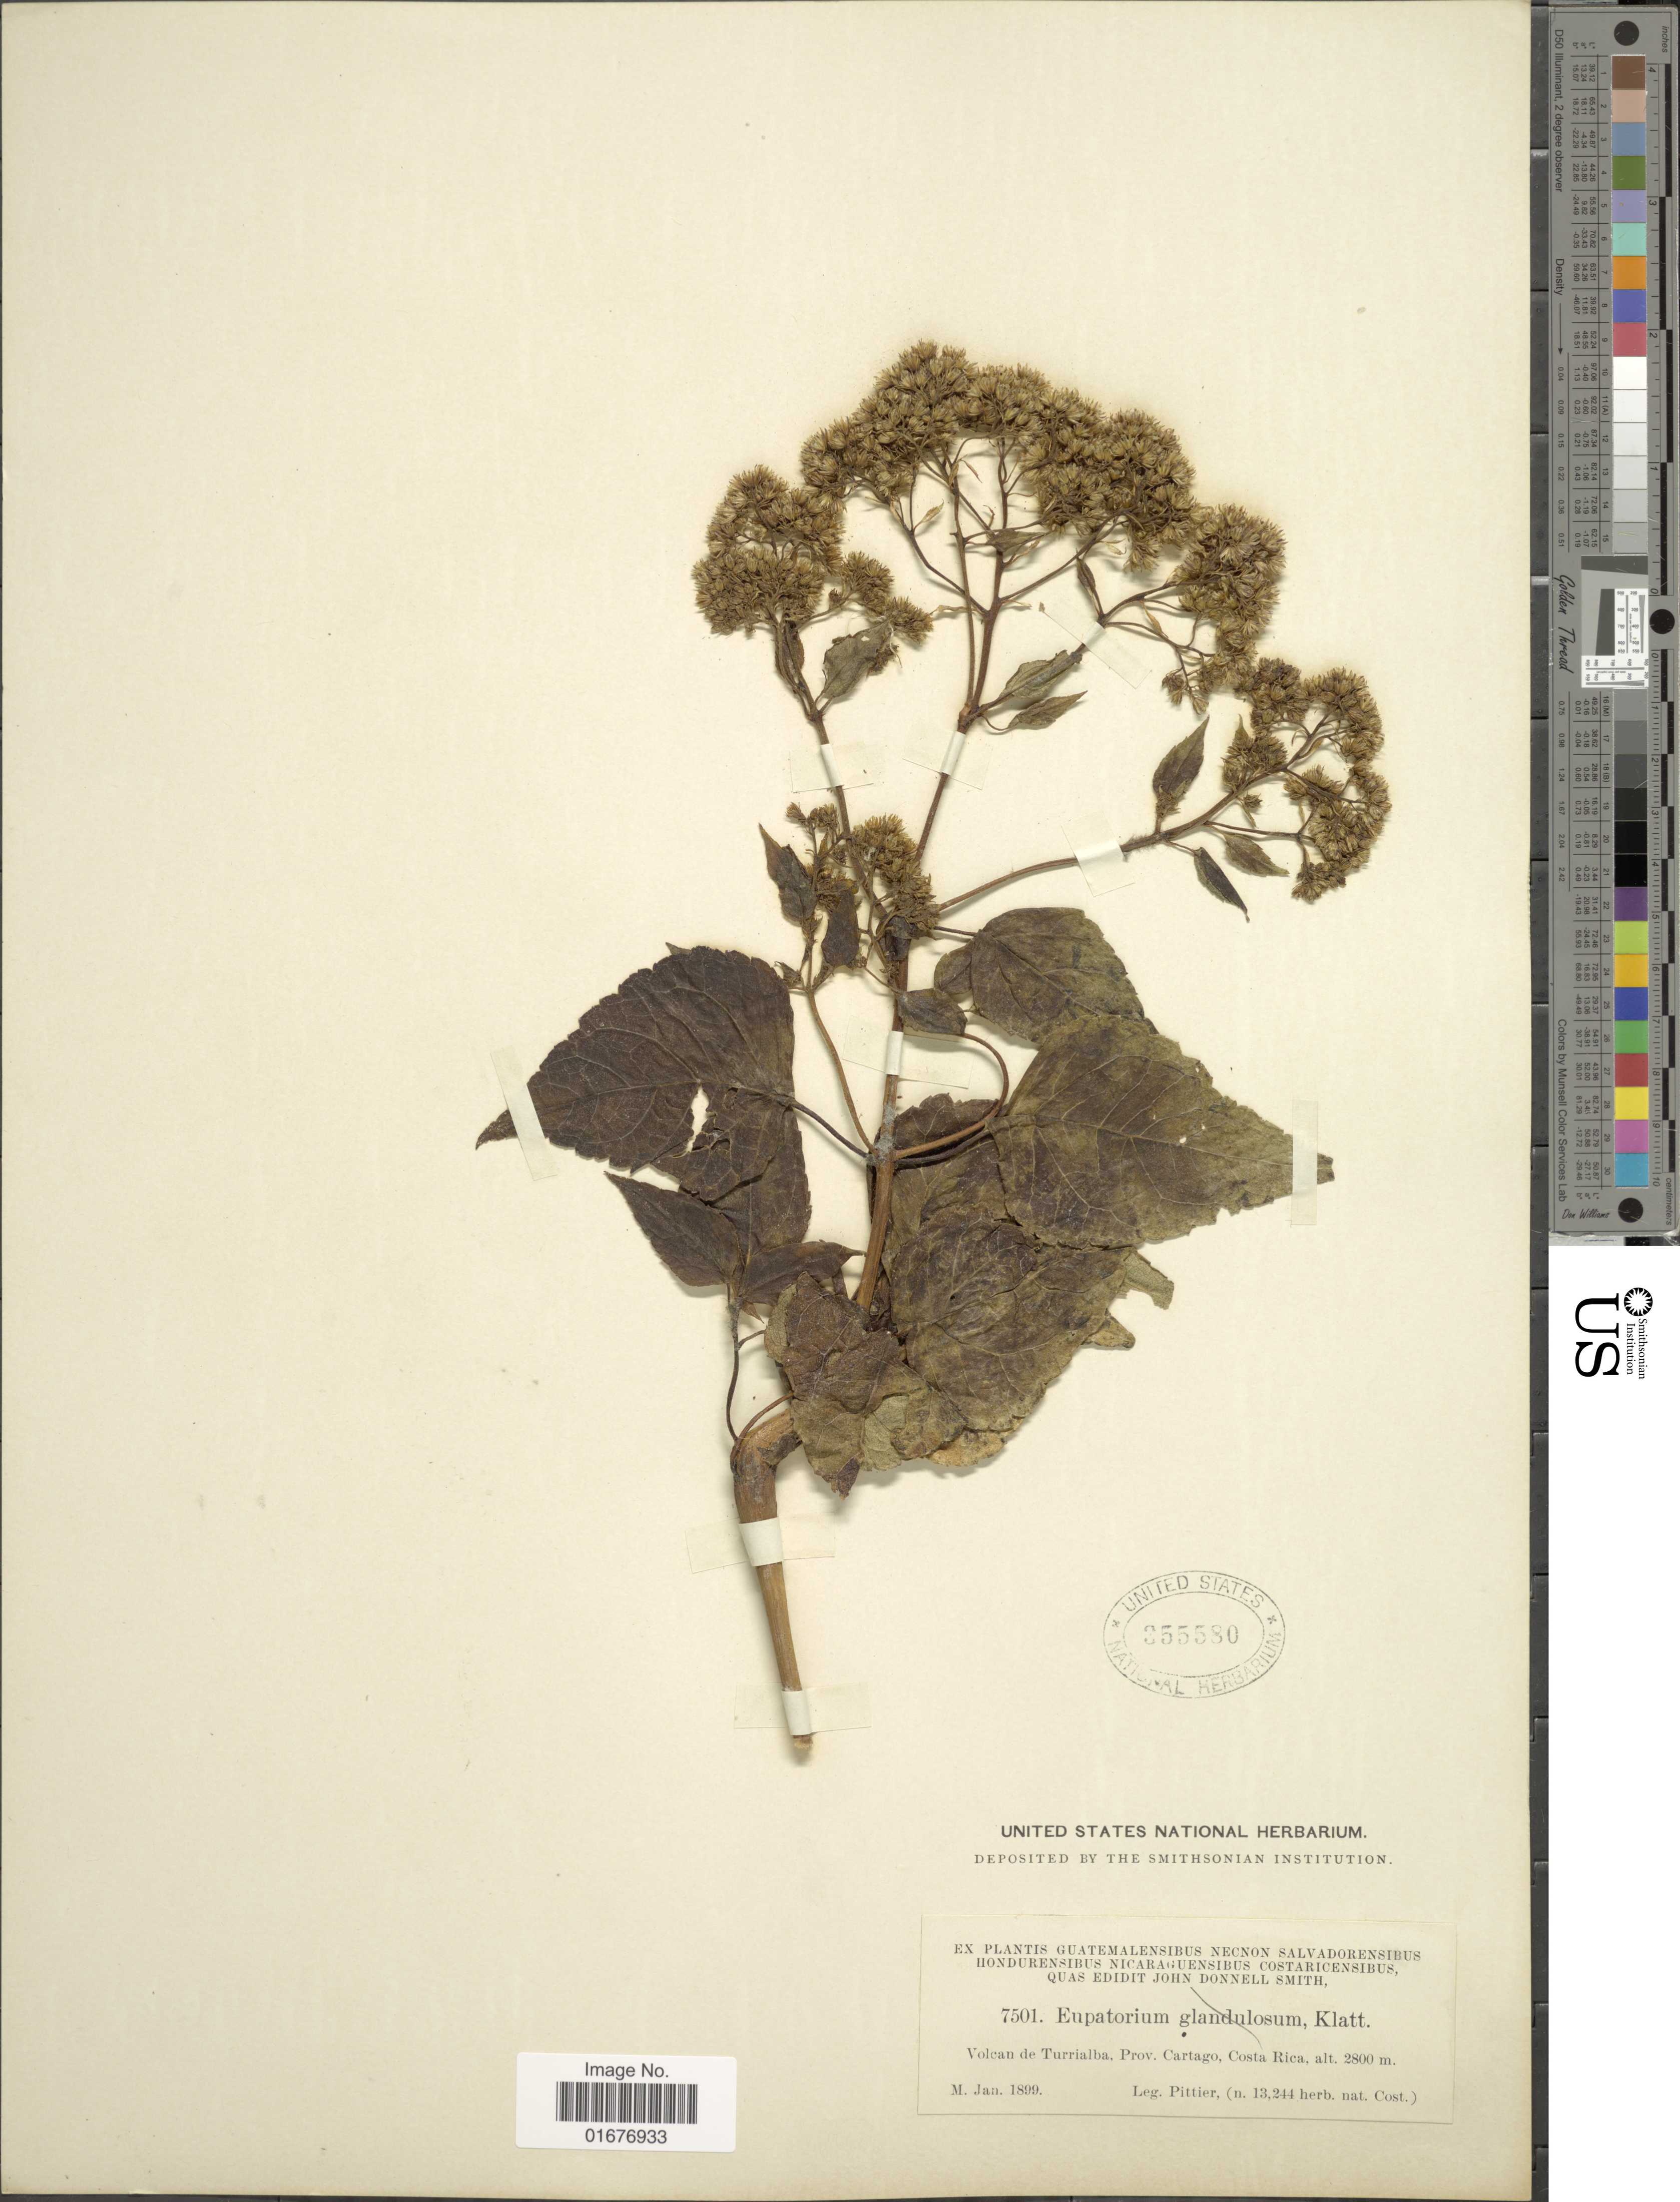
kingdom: Plantae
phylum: Tracheophyta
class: Magnoliopsida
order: Asterales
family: Asteraceae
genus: Ageratina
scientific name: Ageratina subcordata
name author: (Benth. ex Oerst.) R.M. King & H. Rob.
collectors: Pittier, --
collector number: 7501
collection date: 1899-01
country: Costa Rica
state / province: Cartago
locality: Volcan de Turrialba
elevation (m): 2800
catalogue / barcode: US 355580